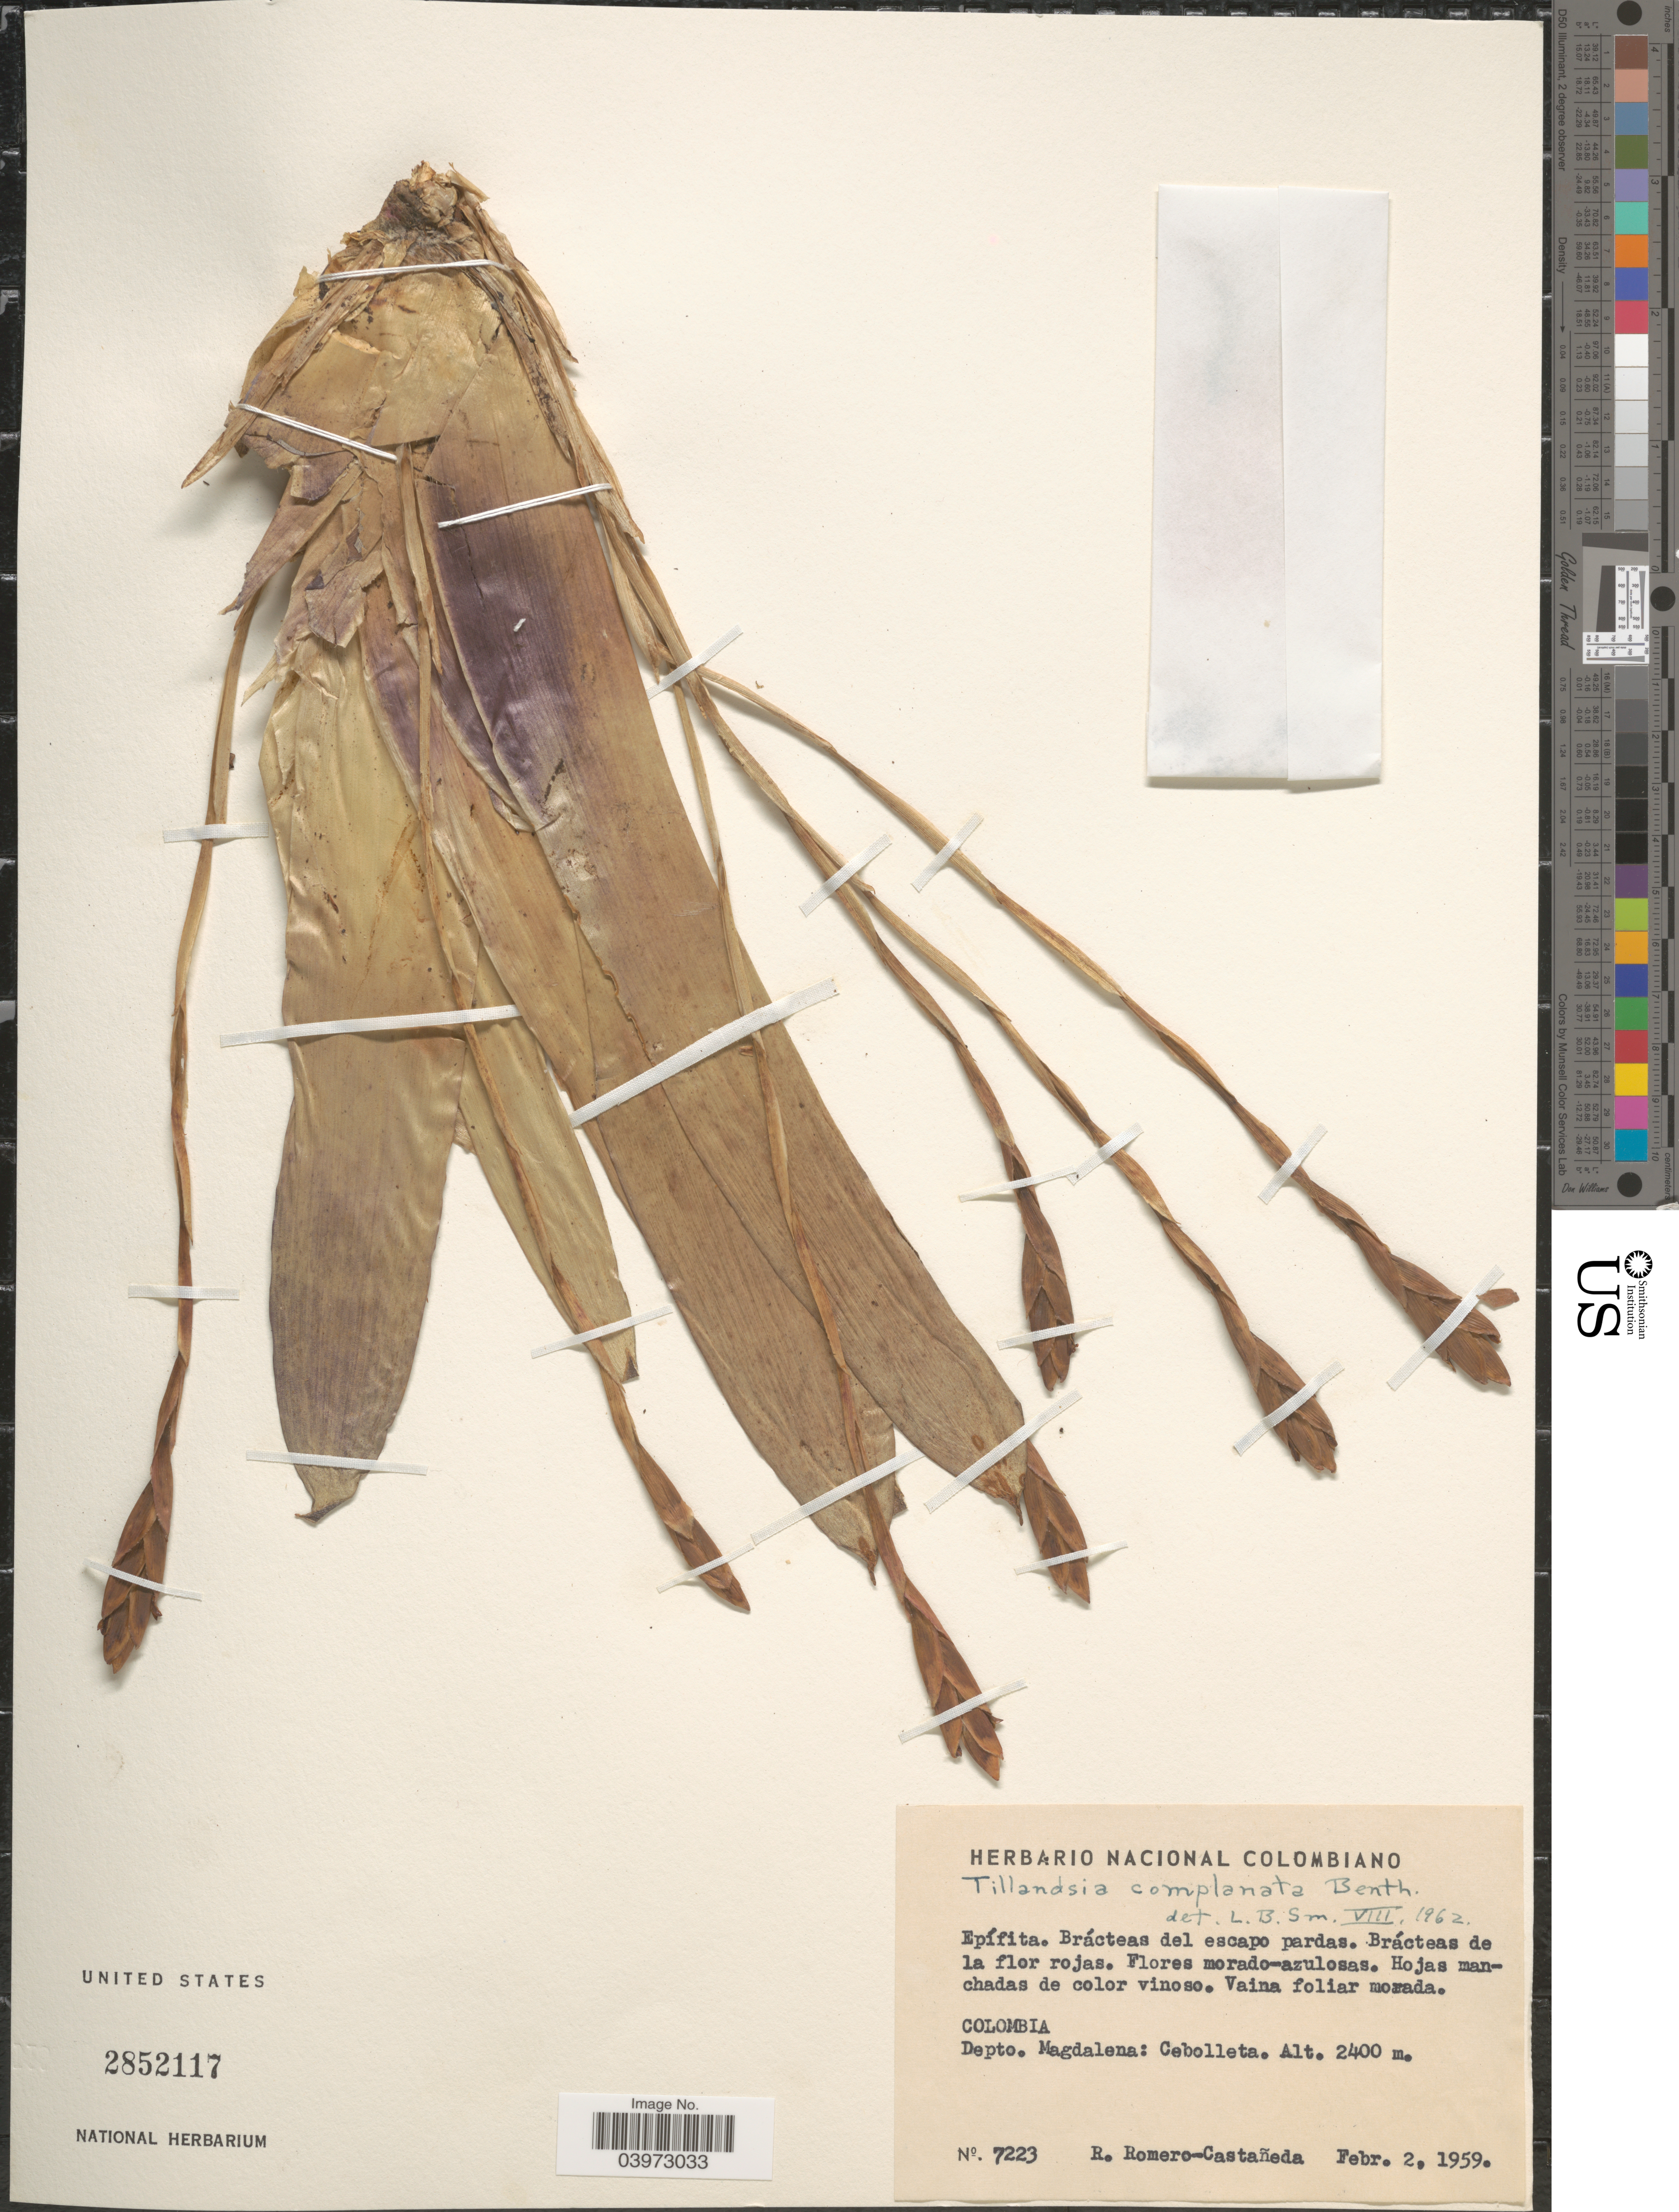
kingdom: Plantae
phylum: Tracheophyta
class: Liliopsida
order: Poales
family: Bromeliaceae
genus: Tillandsia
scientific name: Tillandsia complanata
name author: Benth.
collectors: R. Romero Castañeda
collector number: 7223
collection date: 1959-02-02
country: Colombia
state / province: Magdalena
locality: Depto. Magdalena: Cebolleta.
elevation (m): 2400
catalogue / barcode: US 2852117